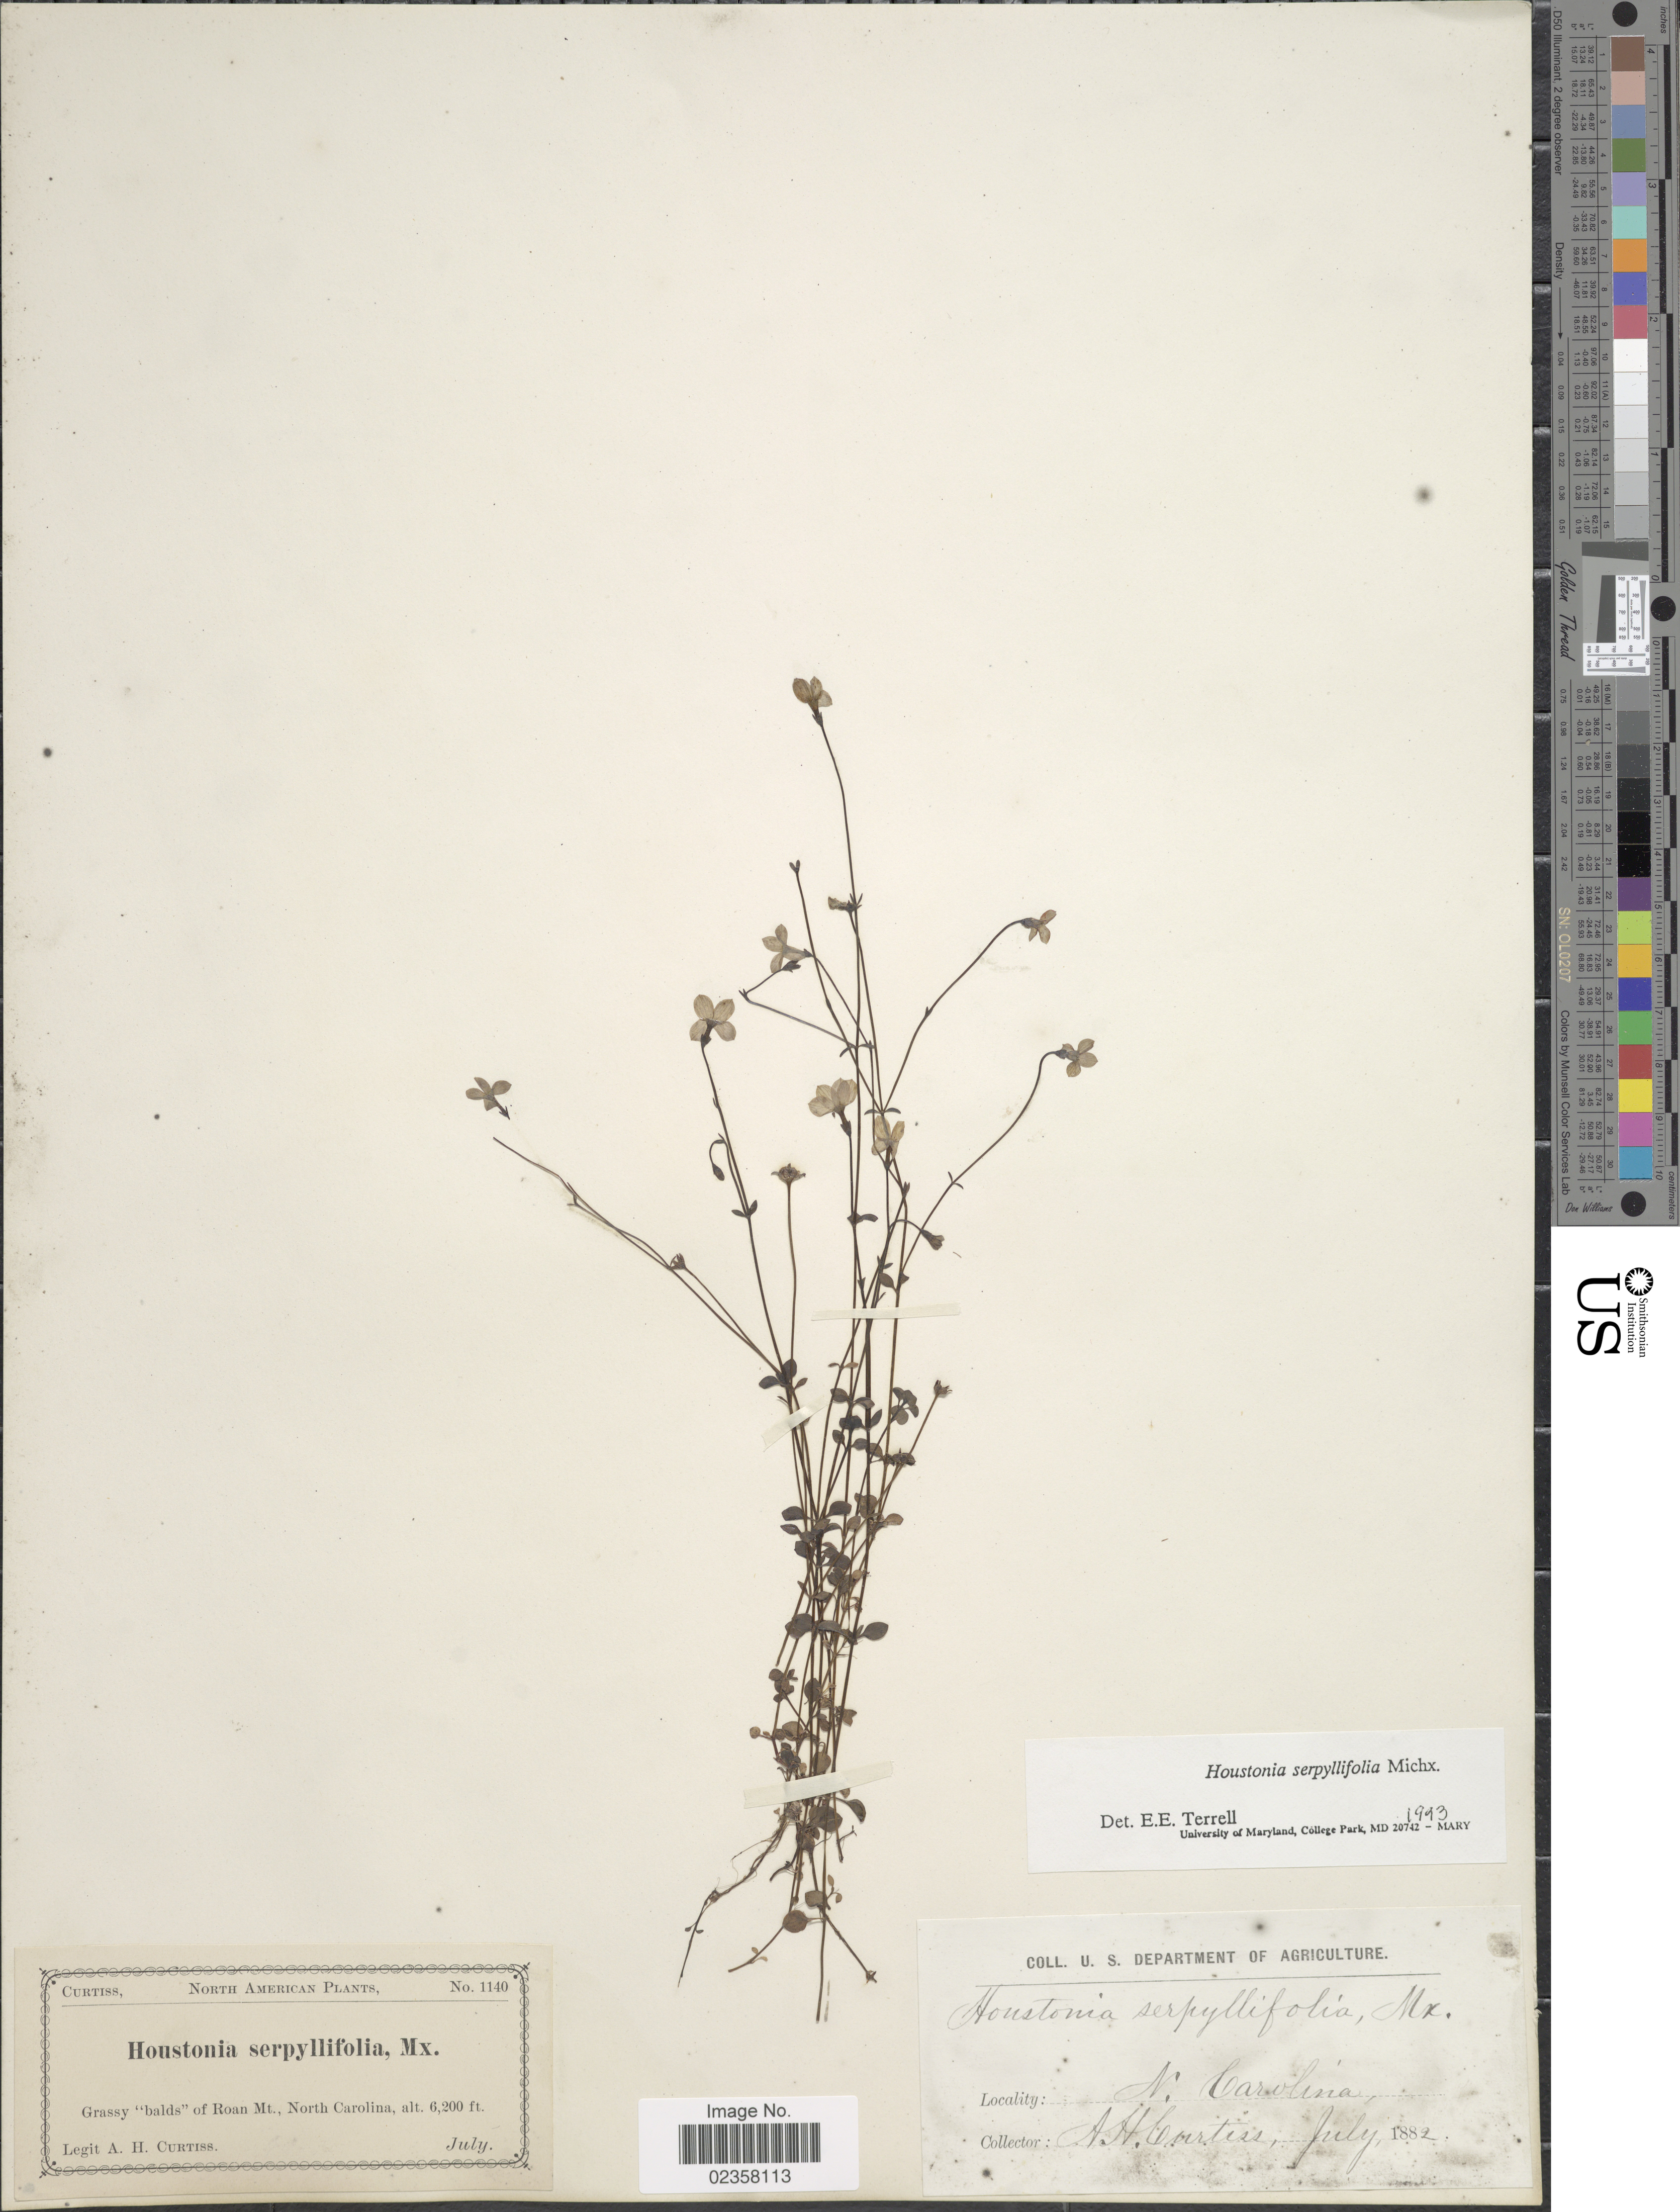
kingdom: Plantae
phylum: Tracheophyta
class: Magnoliopsida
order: Gentianales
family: Rubiaceae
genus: Houstonia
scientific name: Houstonia serpyllifolia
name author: Michx.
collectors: A. H. Curtiss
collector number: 1140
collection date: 1882-07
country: United States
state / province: North Carolina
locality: Grassy "balds" of Roan Mt.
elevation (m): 1890